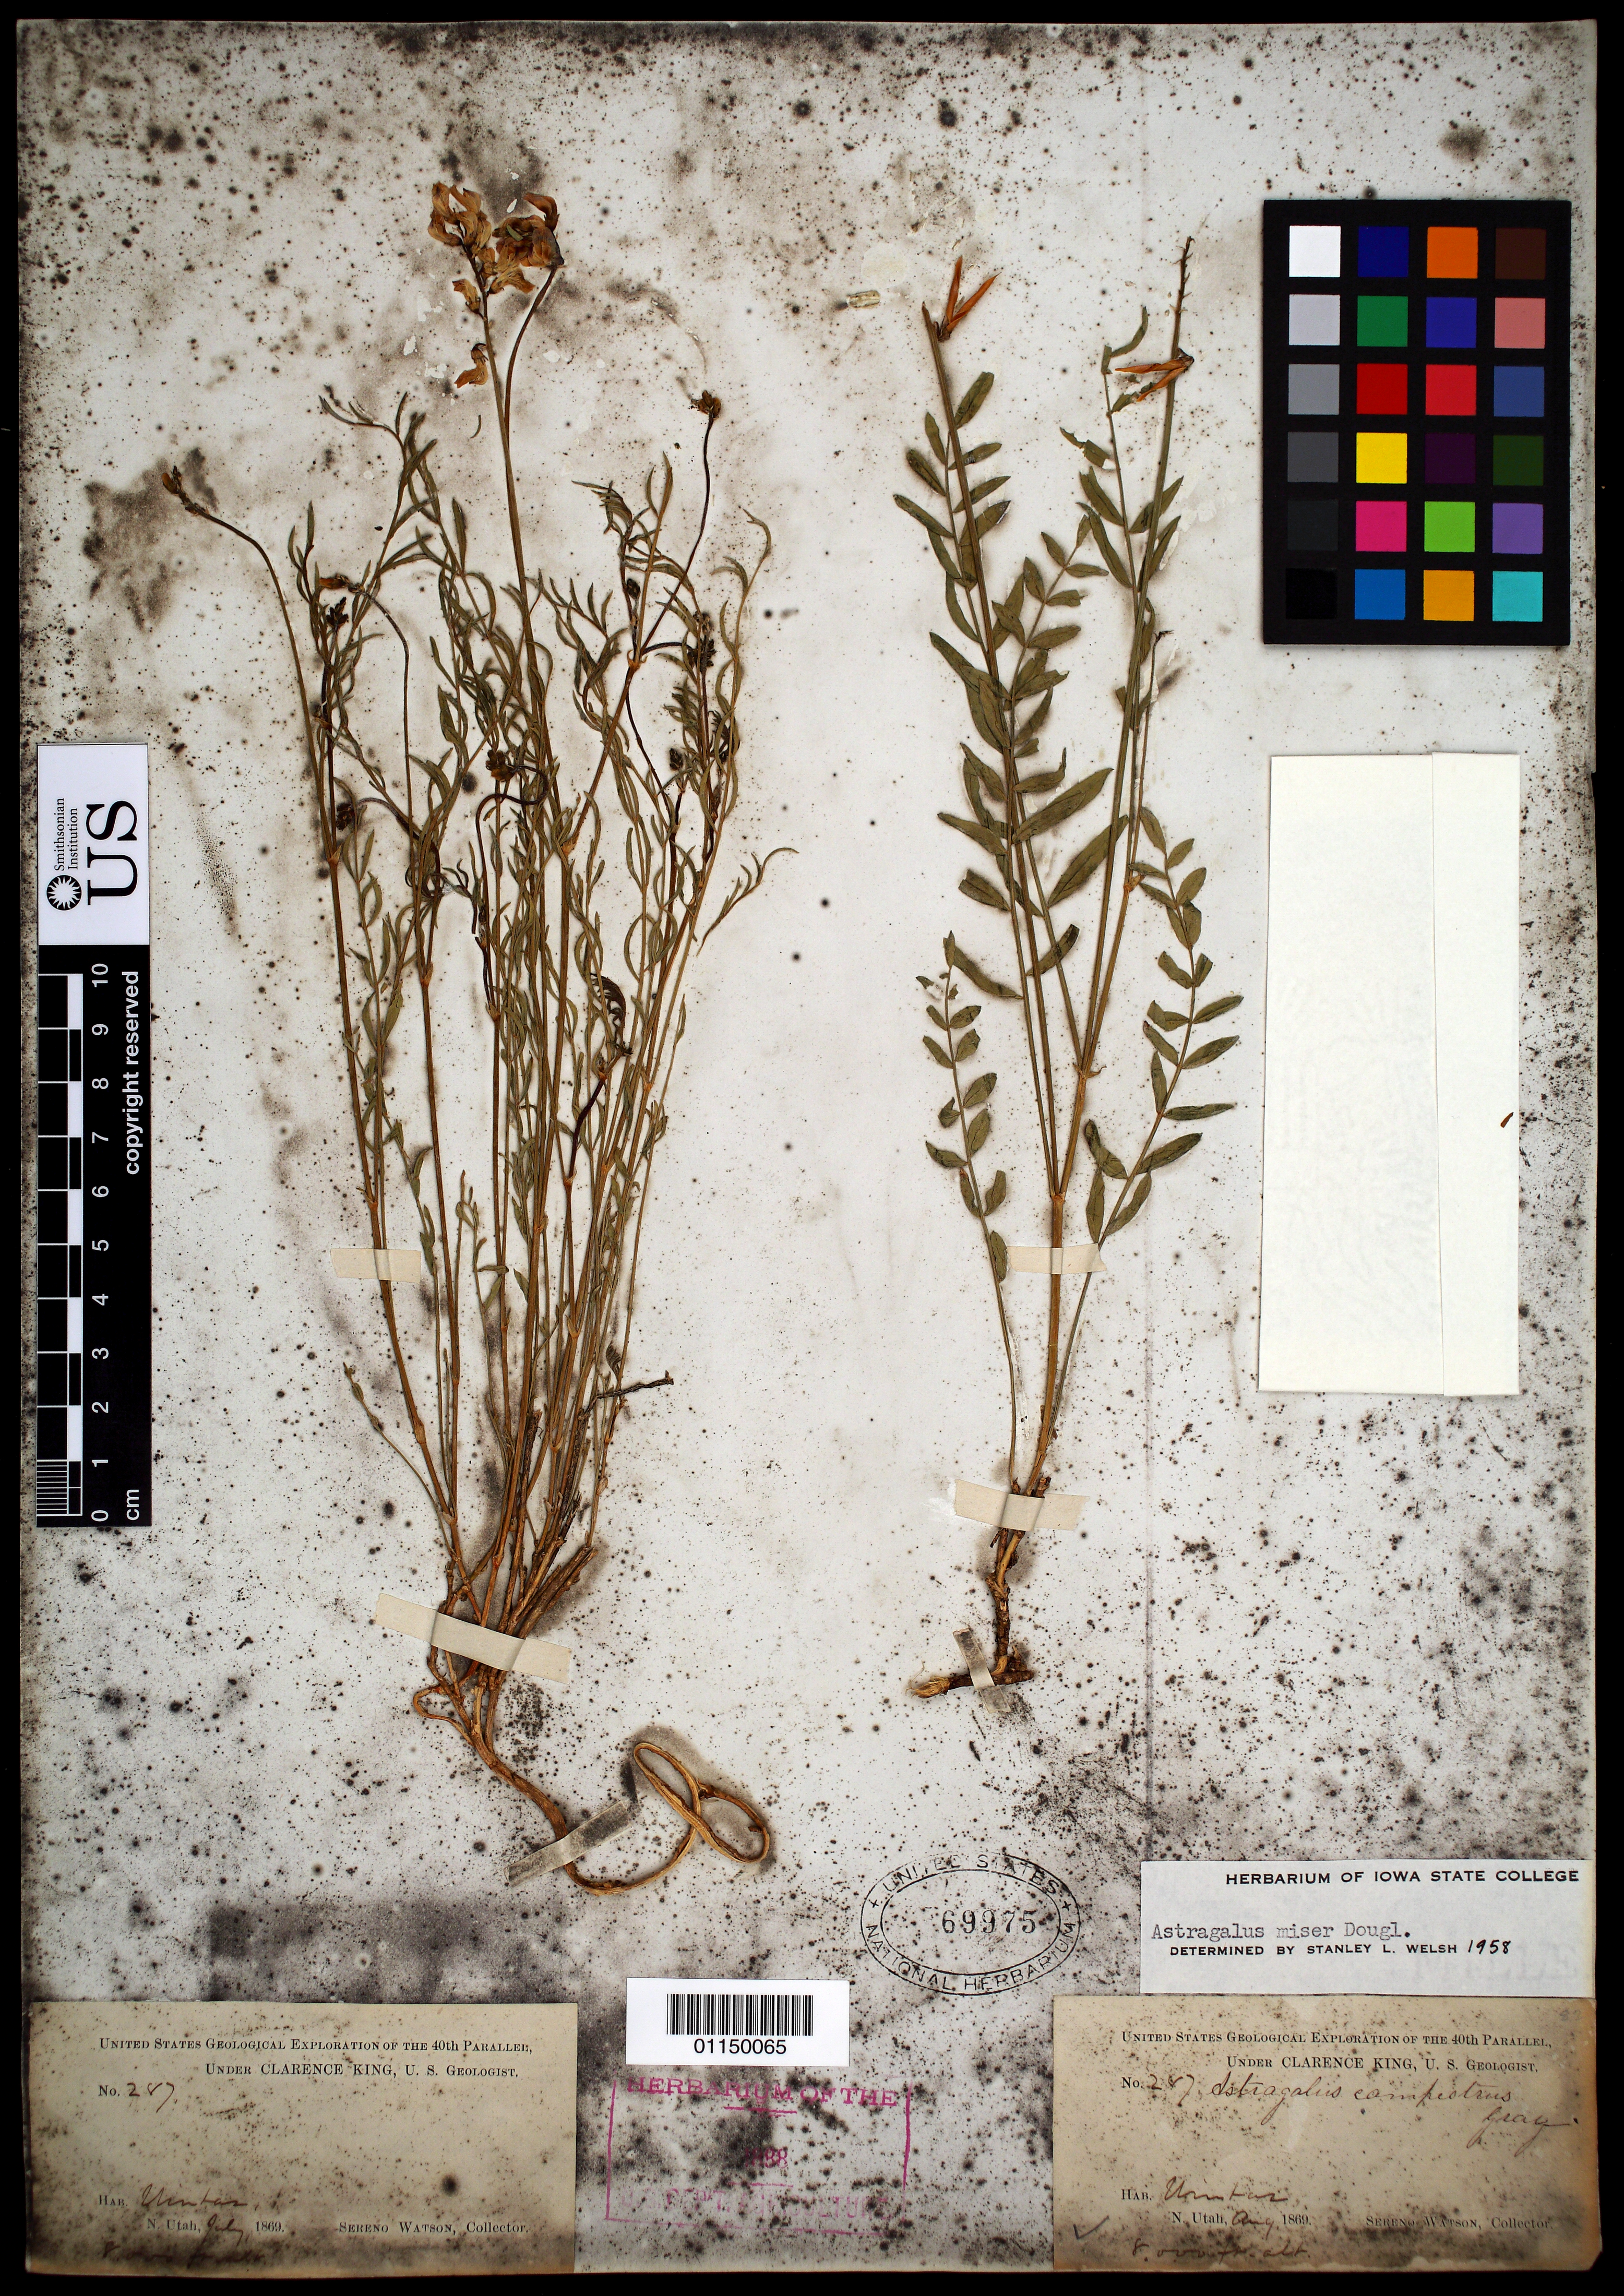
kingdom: Plantae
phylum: Tracheophyta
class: Magnoliopsida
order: Fabales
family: Fabaceae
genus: Astragalus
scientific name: Astragalus miser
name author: Douglas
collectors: S. Watson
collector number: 287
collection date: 1869-08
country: United States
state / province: Utah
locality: Uintas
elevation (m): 2438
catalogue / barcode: US 69975